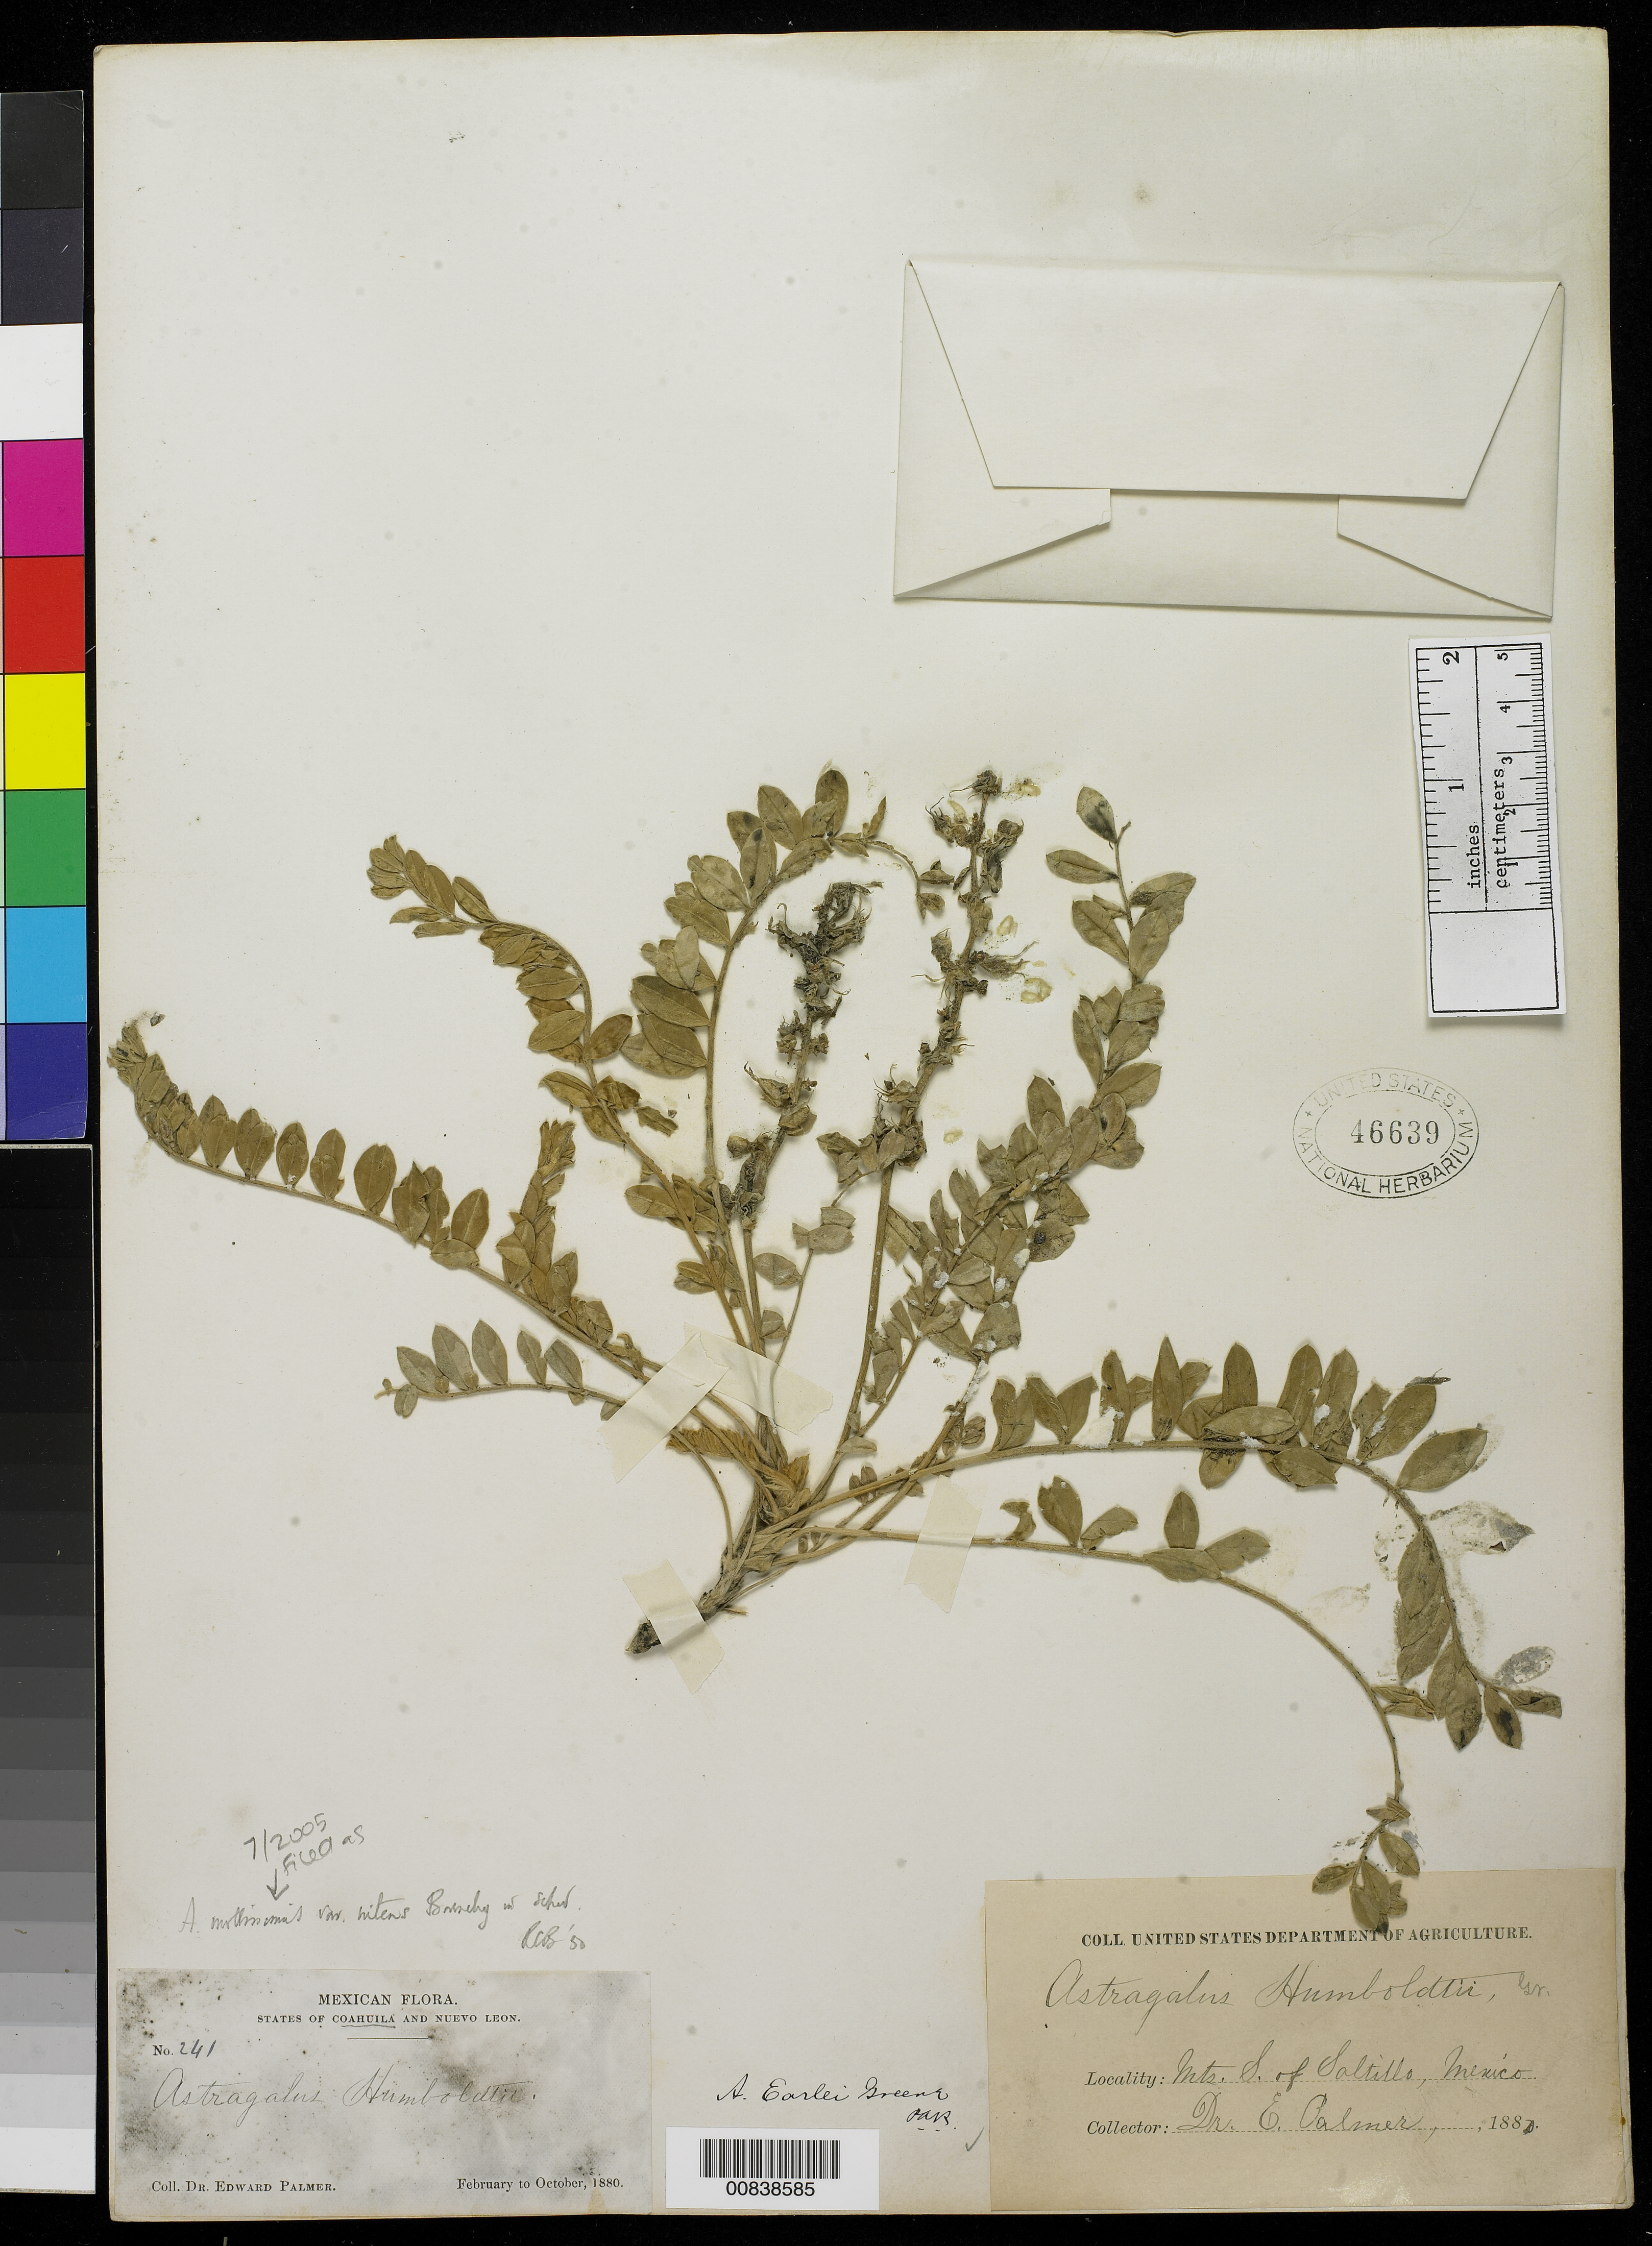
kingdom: Plantae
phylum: Tracheophyta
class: Magnoliopsida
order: Fabales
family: Fabaceae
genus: Astragalus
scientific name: Astragalus mollissimus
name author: Torr.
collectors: E. Palmer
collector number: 241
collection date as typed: Feb 1880 to -- Oct 1880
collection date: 1880-02/1880-10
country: Mexico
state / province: Coahuila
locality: Mts. S of Saltillo, Coahuila.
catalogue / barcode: US 46639